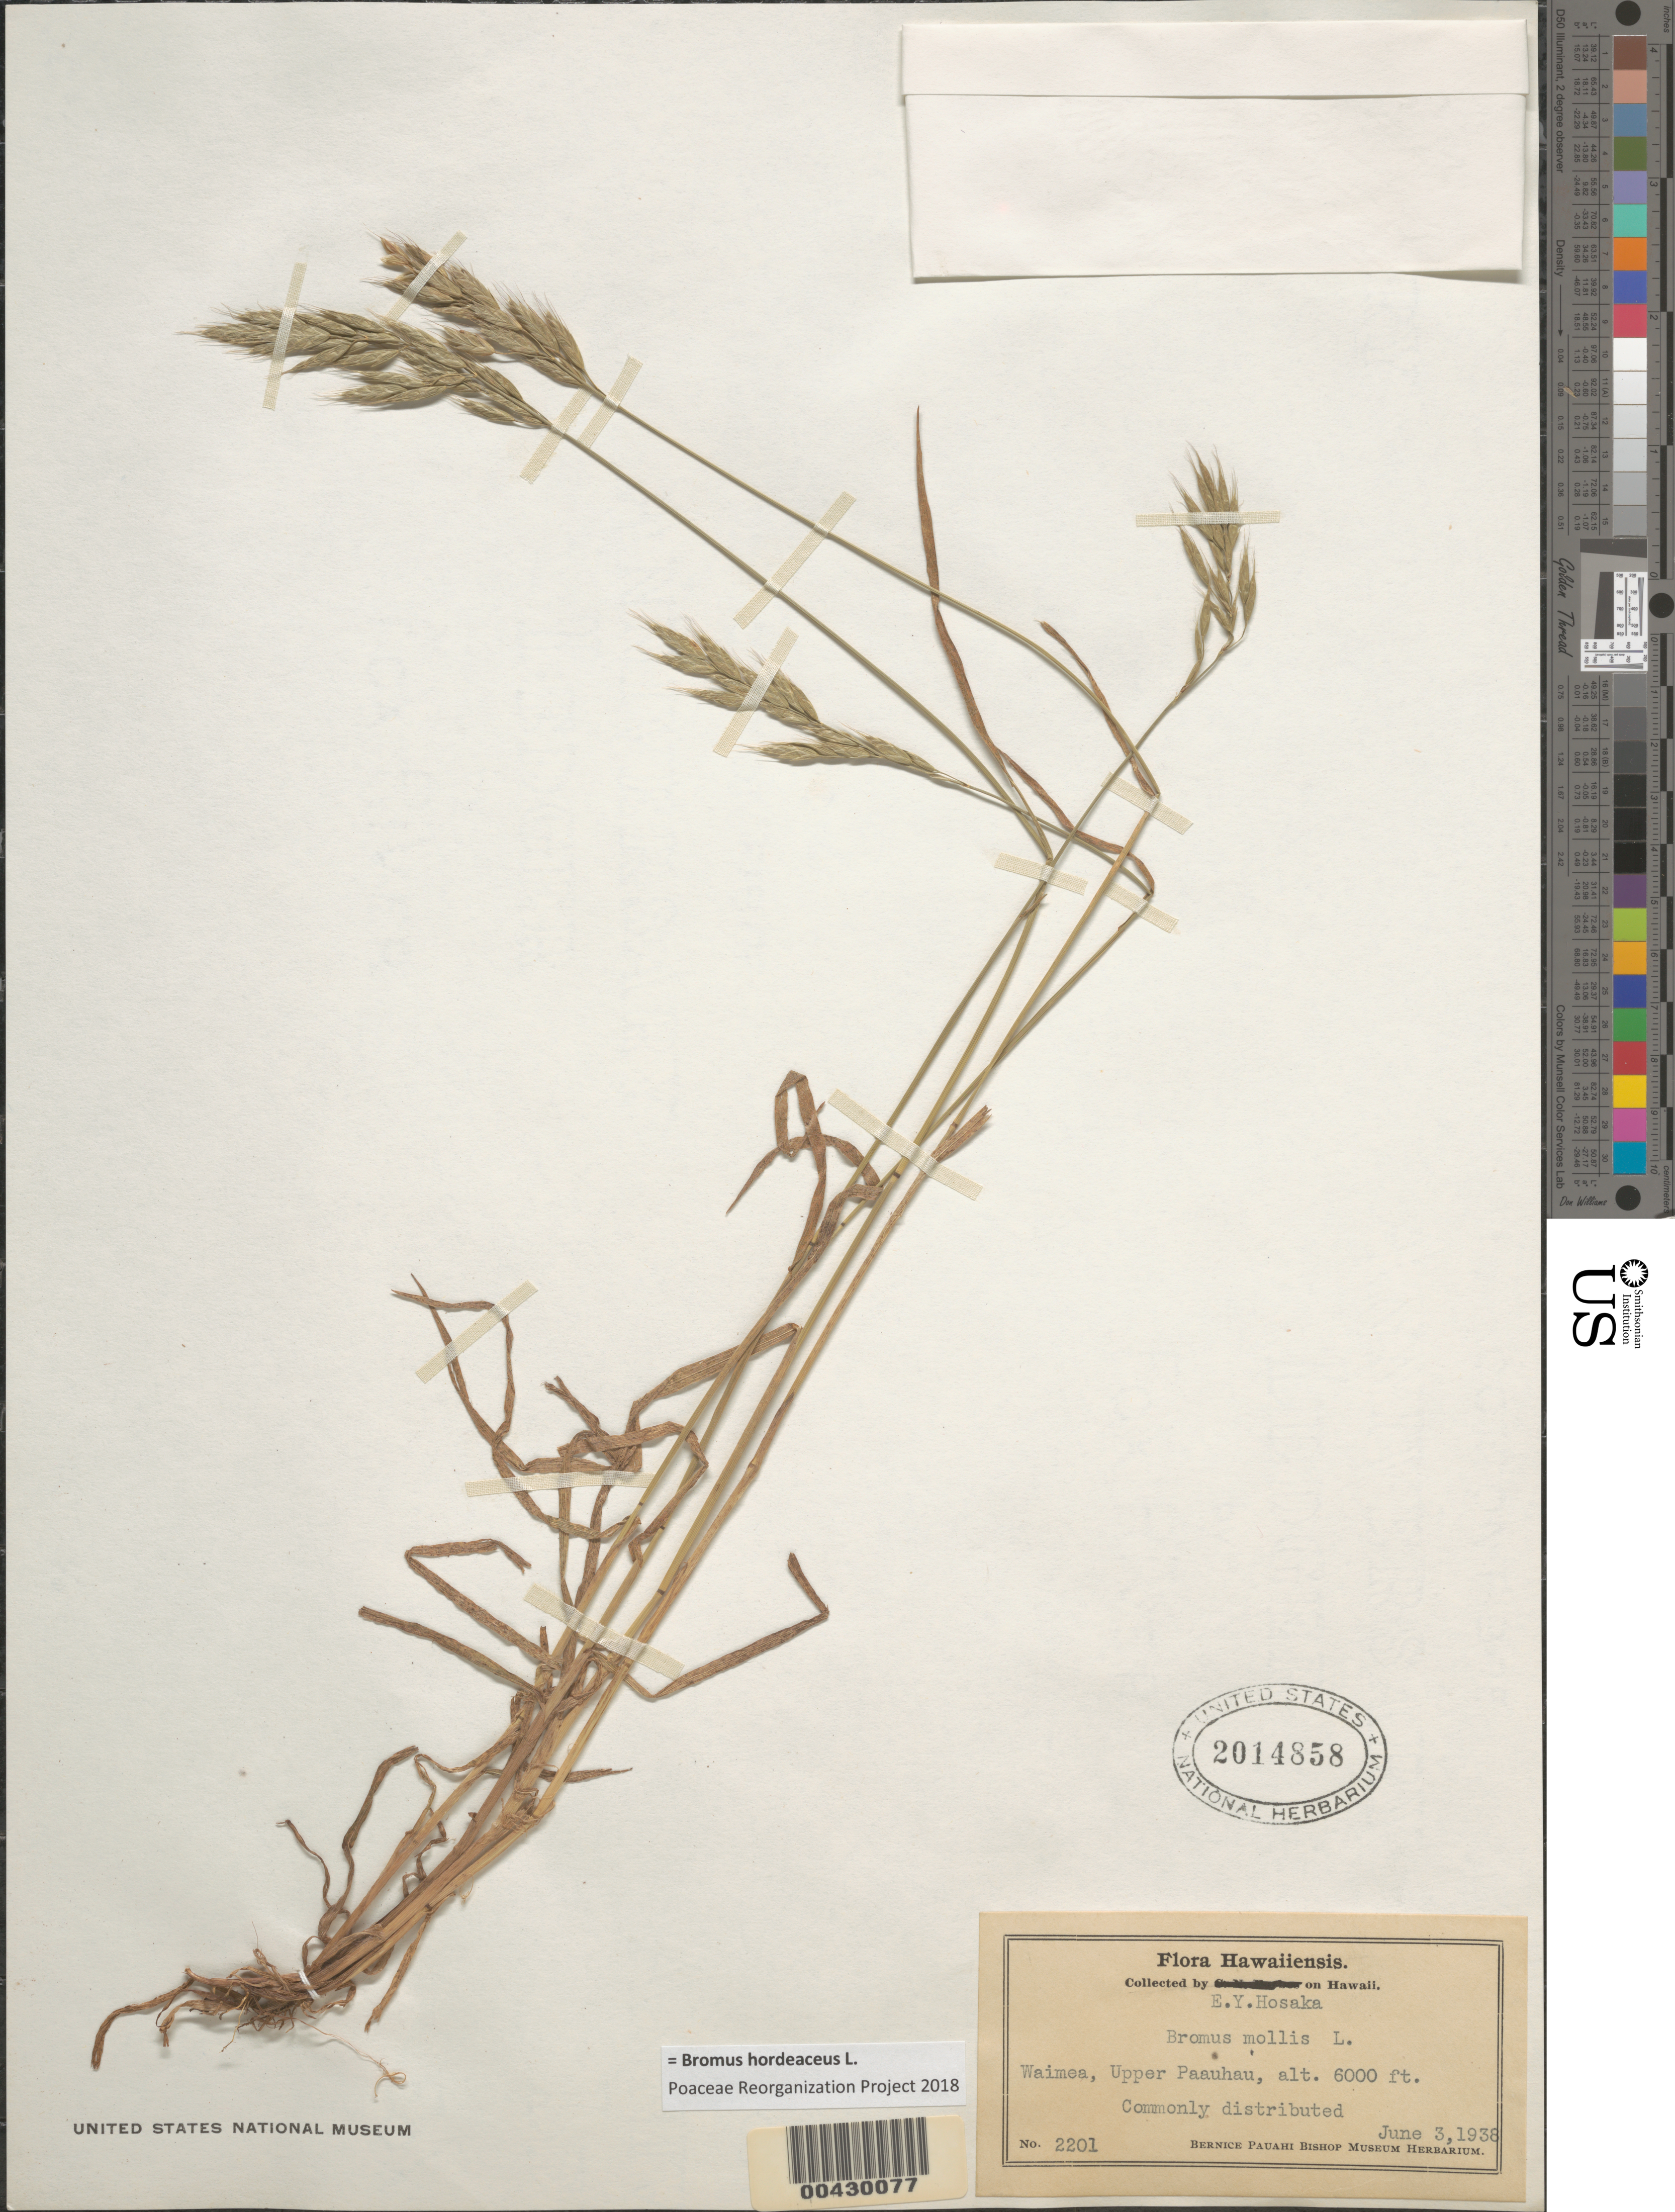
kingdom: Plantae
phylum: Tracheophyta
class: Liliopsida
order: Poales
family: Poaceae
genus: Bromus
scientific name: Bromus hordeaceus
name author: L.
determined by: Poaceae Reorganization Project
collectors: E. Y. Hosaka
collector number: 2201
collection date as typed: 3 Jun 1938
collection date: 1938-06-03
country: United States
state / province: Hawaii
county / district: Hawaii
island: Hawaii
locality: Waimea, Upper Paauhau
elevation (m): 1829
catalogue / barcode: US 2014858